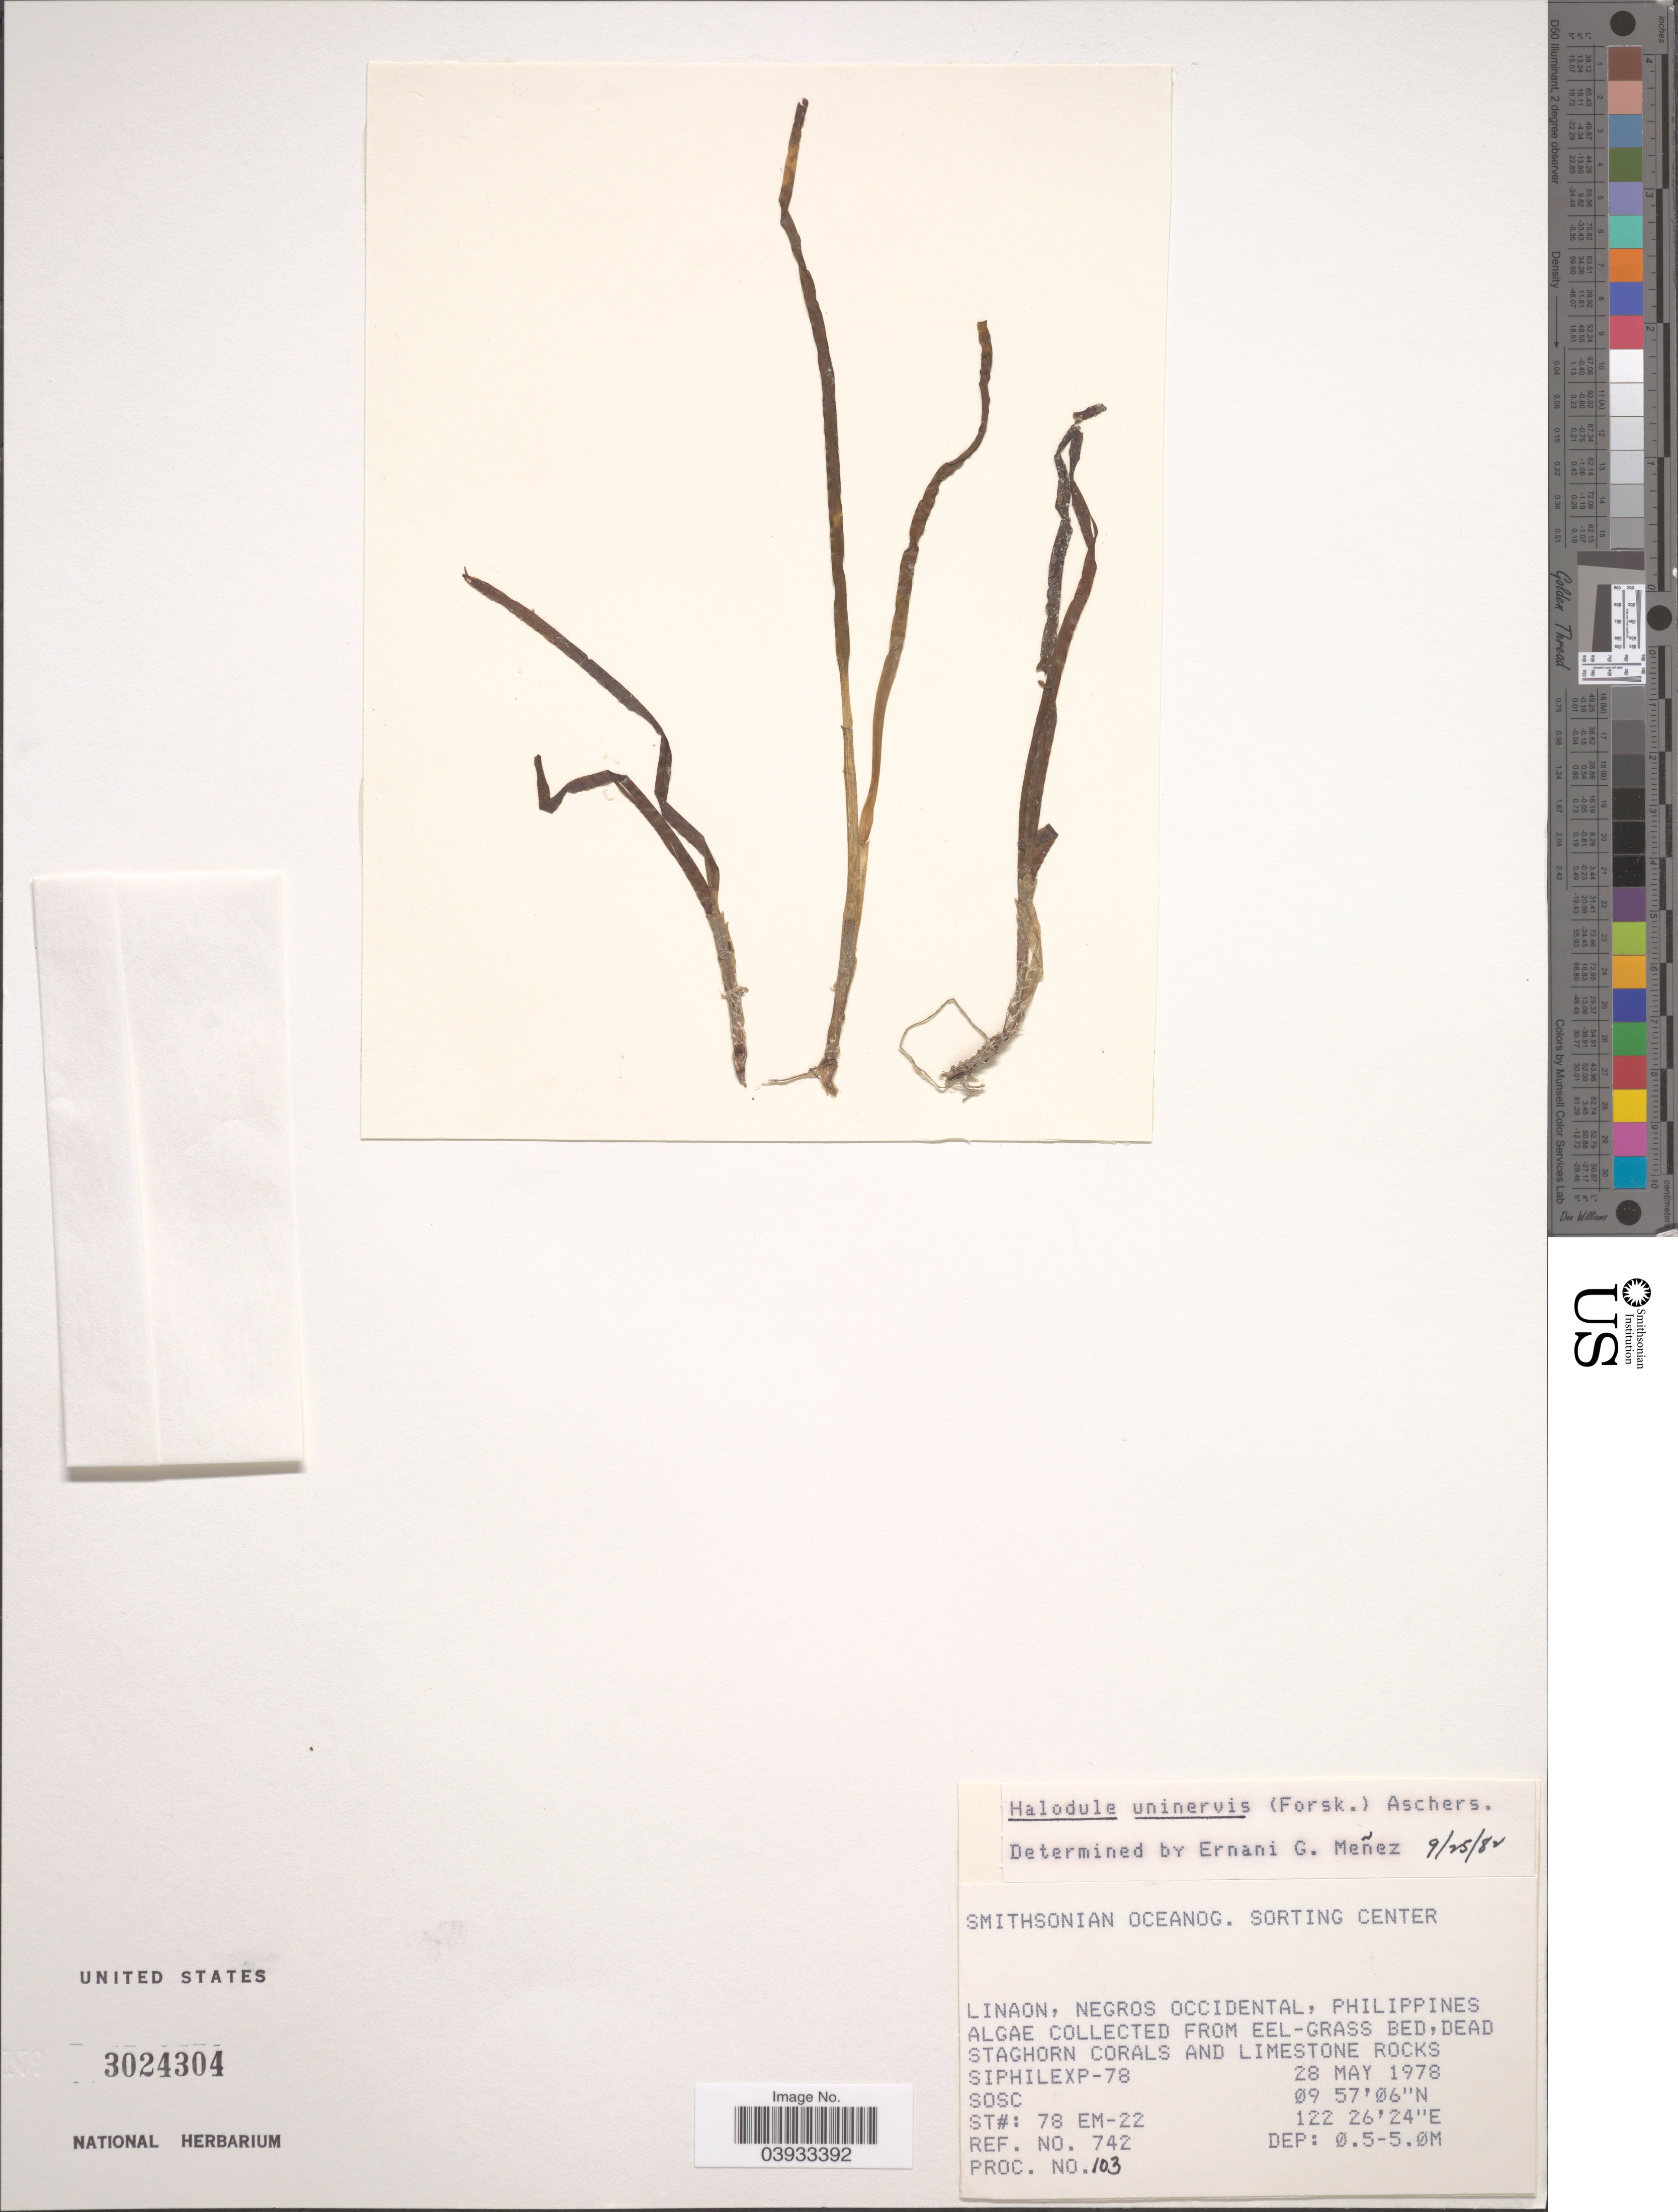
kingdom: Plantae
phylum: Tracheophyta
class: Liliopsida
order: Alismatales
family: Cymodoceaceae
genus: Halodule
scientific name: Halodule uninervis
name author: (Forssk.) Asch.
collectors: SOSC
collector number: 742/103?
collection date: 1978-05-28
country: Philippines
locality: Linaon, Negros Occidental.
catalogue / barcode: US 3024304